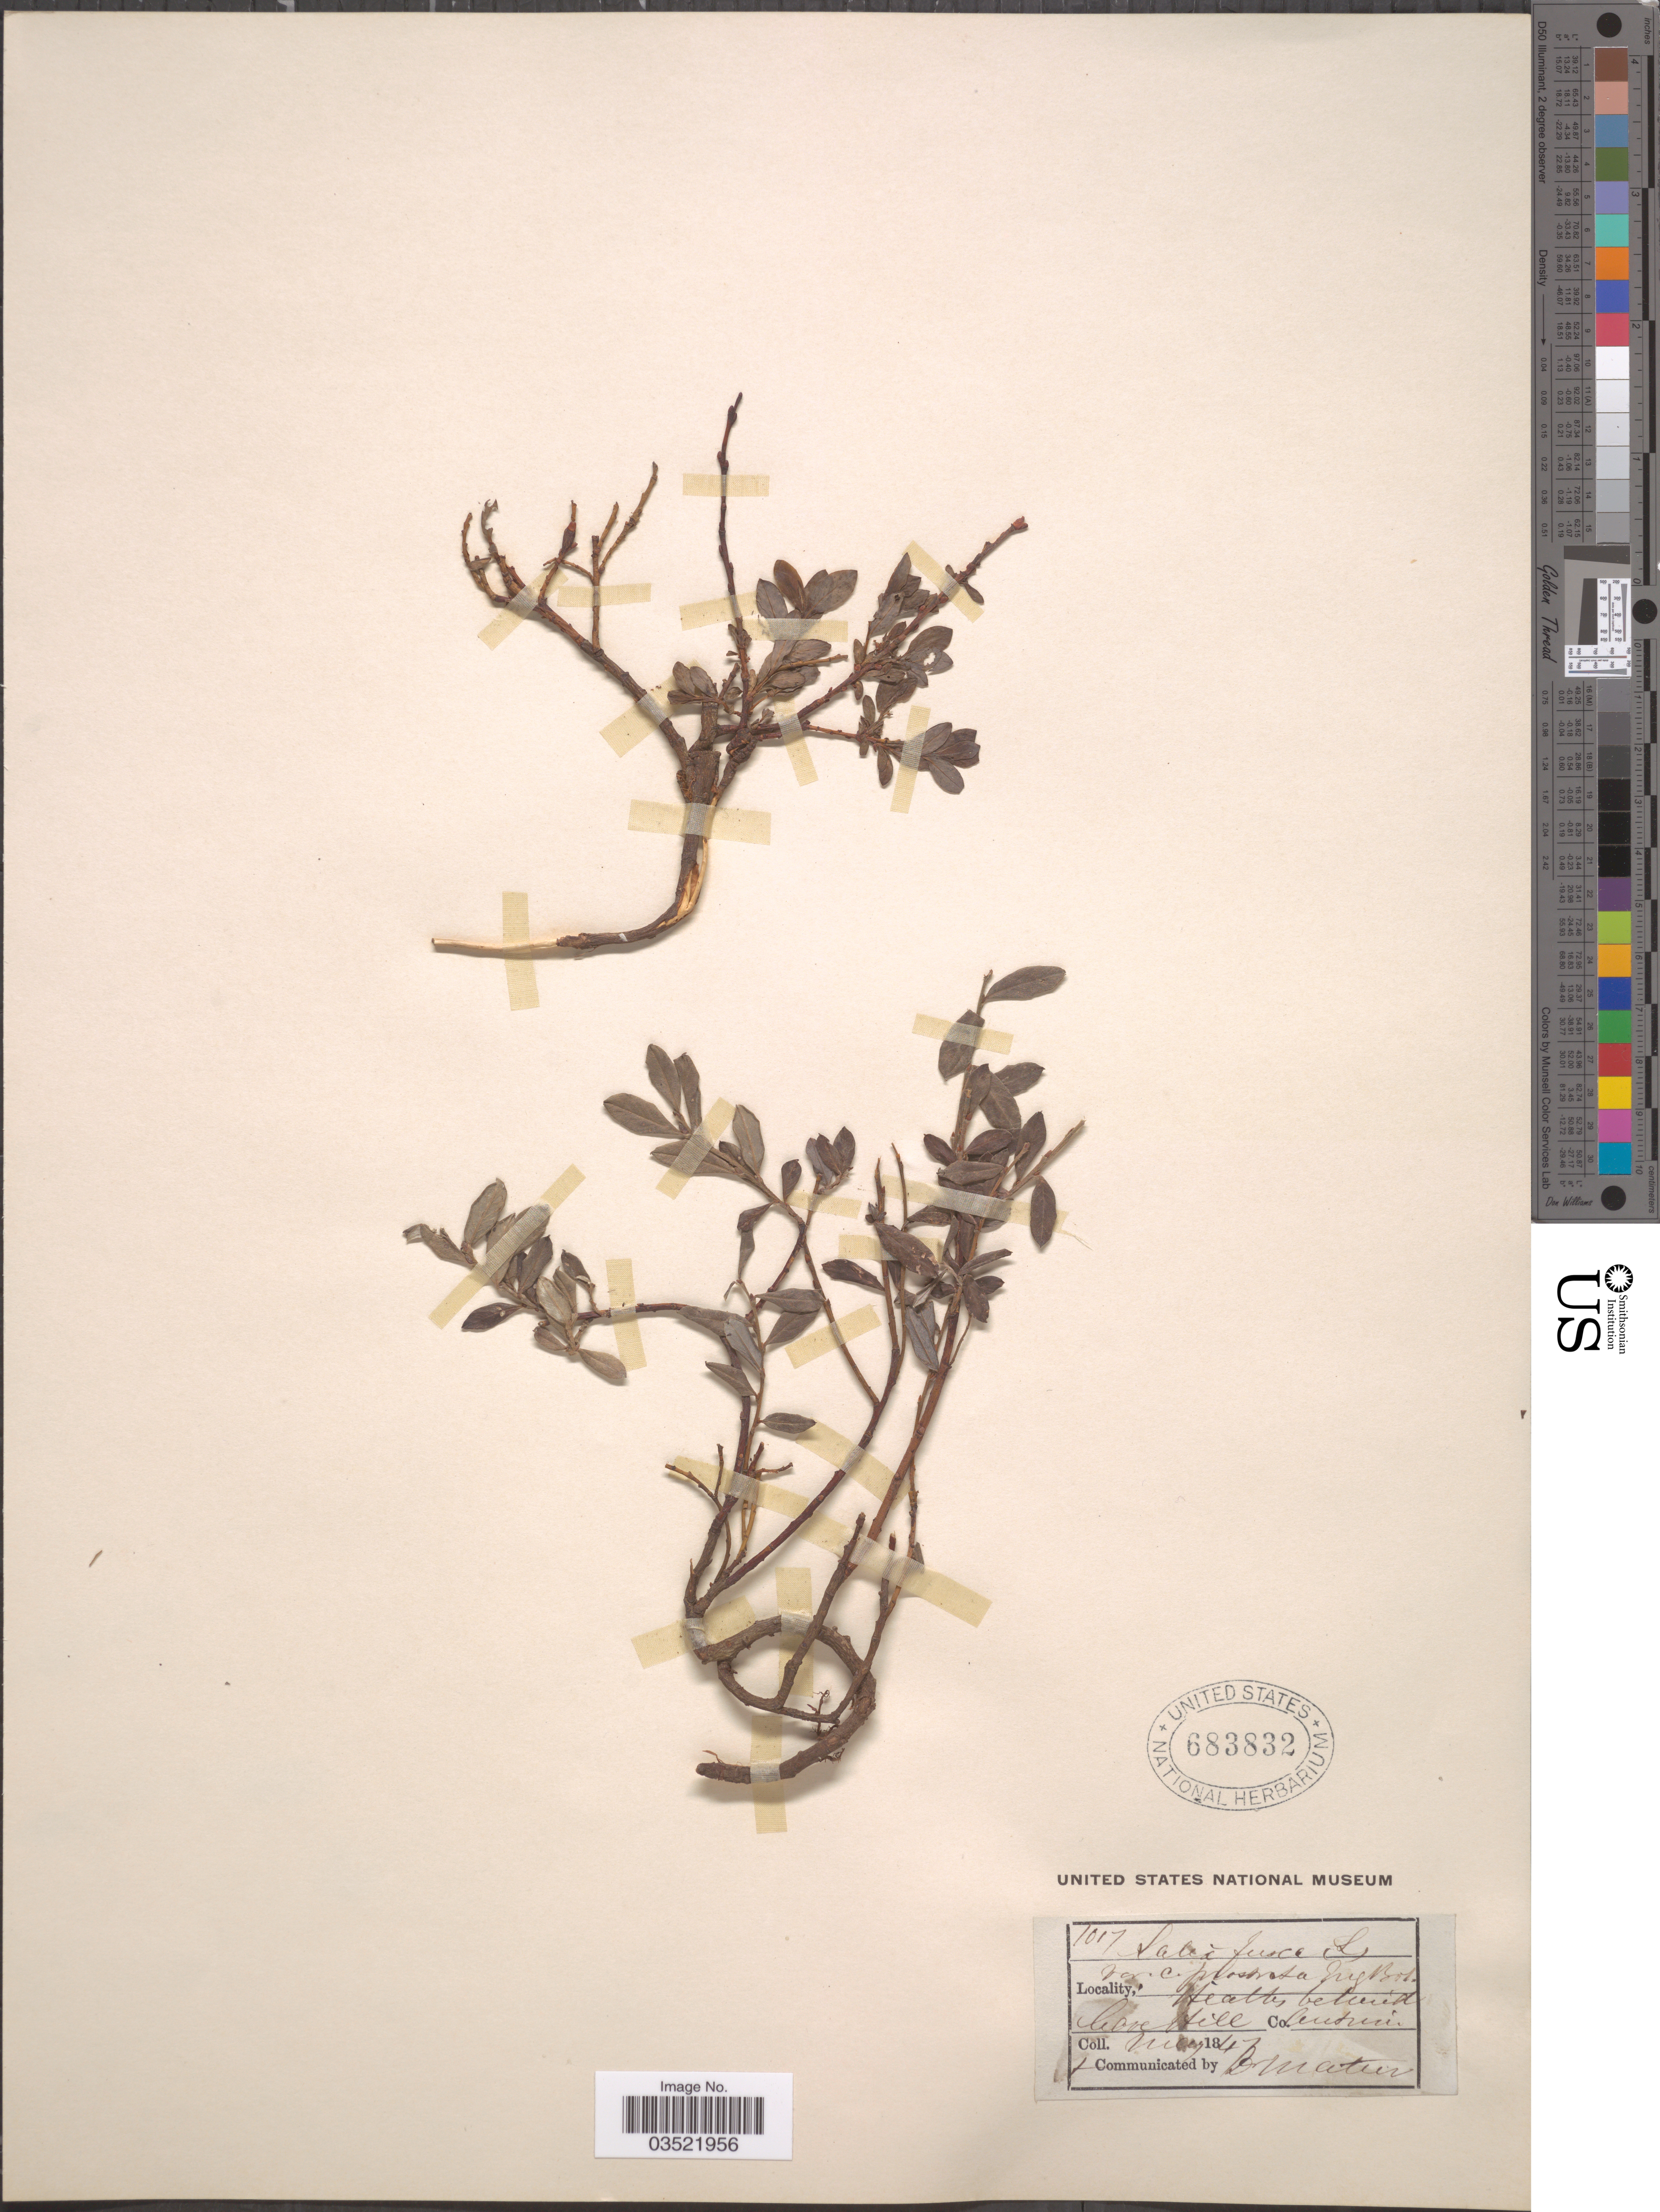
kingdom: Plantae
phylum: Tracheophyta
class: Magnoliopsida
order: Malpighiales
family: Salicaceae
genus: Salix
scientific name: Salix fusca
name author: L.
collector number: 1017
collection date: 1847-05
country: Austria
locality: Healths behind Love Hill. [interpreted]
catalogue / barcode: US 683832